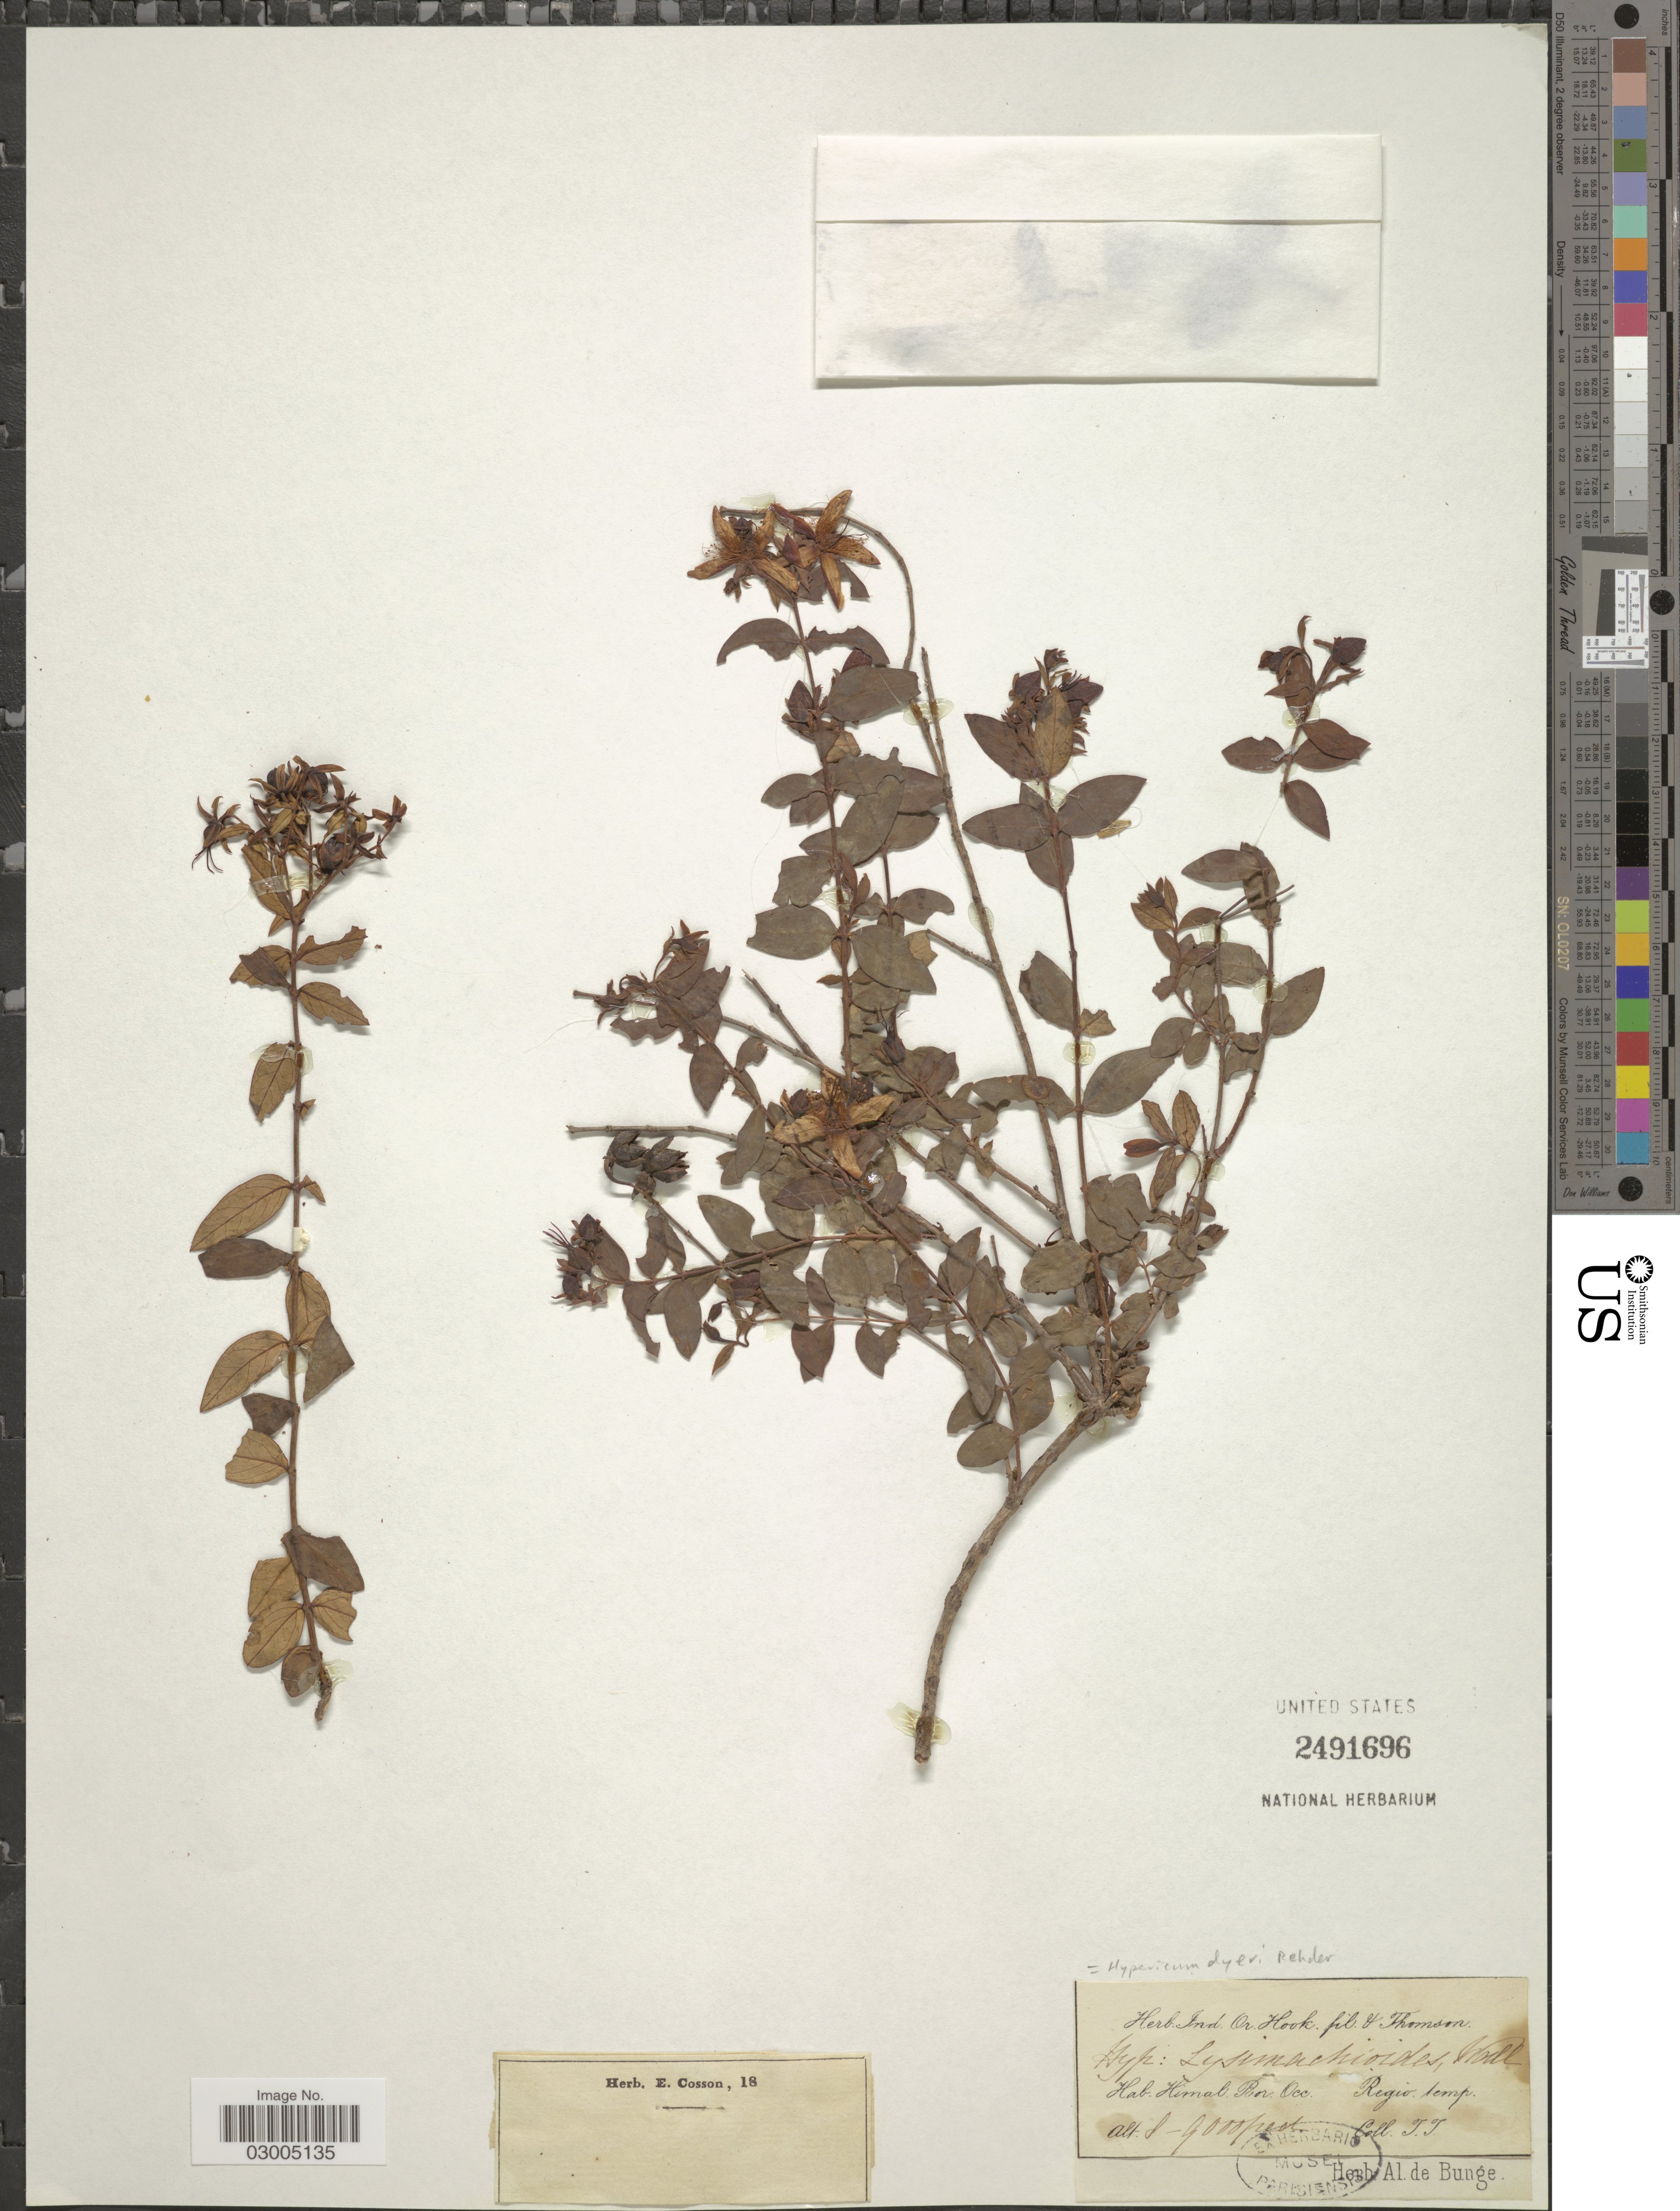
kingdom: Plantae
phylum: Tracheophyta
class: Magnoliopsida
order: Malpighiales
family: Hypericaceae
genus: Hypericum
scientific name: Hypericum dyeri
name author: Rehder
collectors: T. Thomson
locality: Himal Por [interpreted]. Occ. Regio temp.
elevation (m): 2438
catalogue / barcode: US 2491696